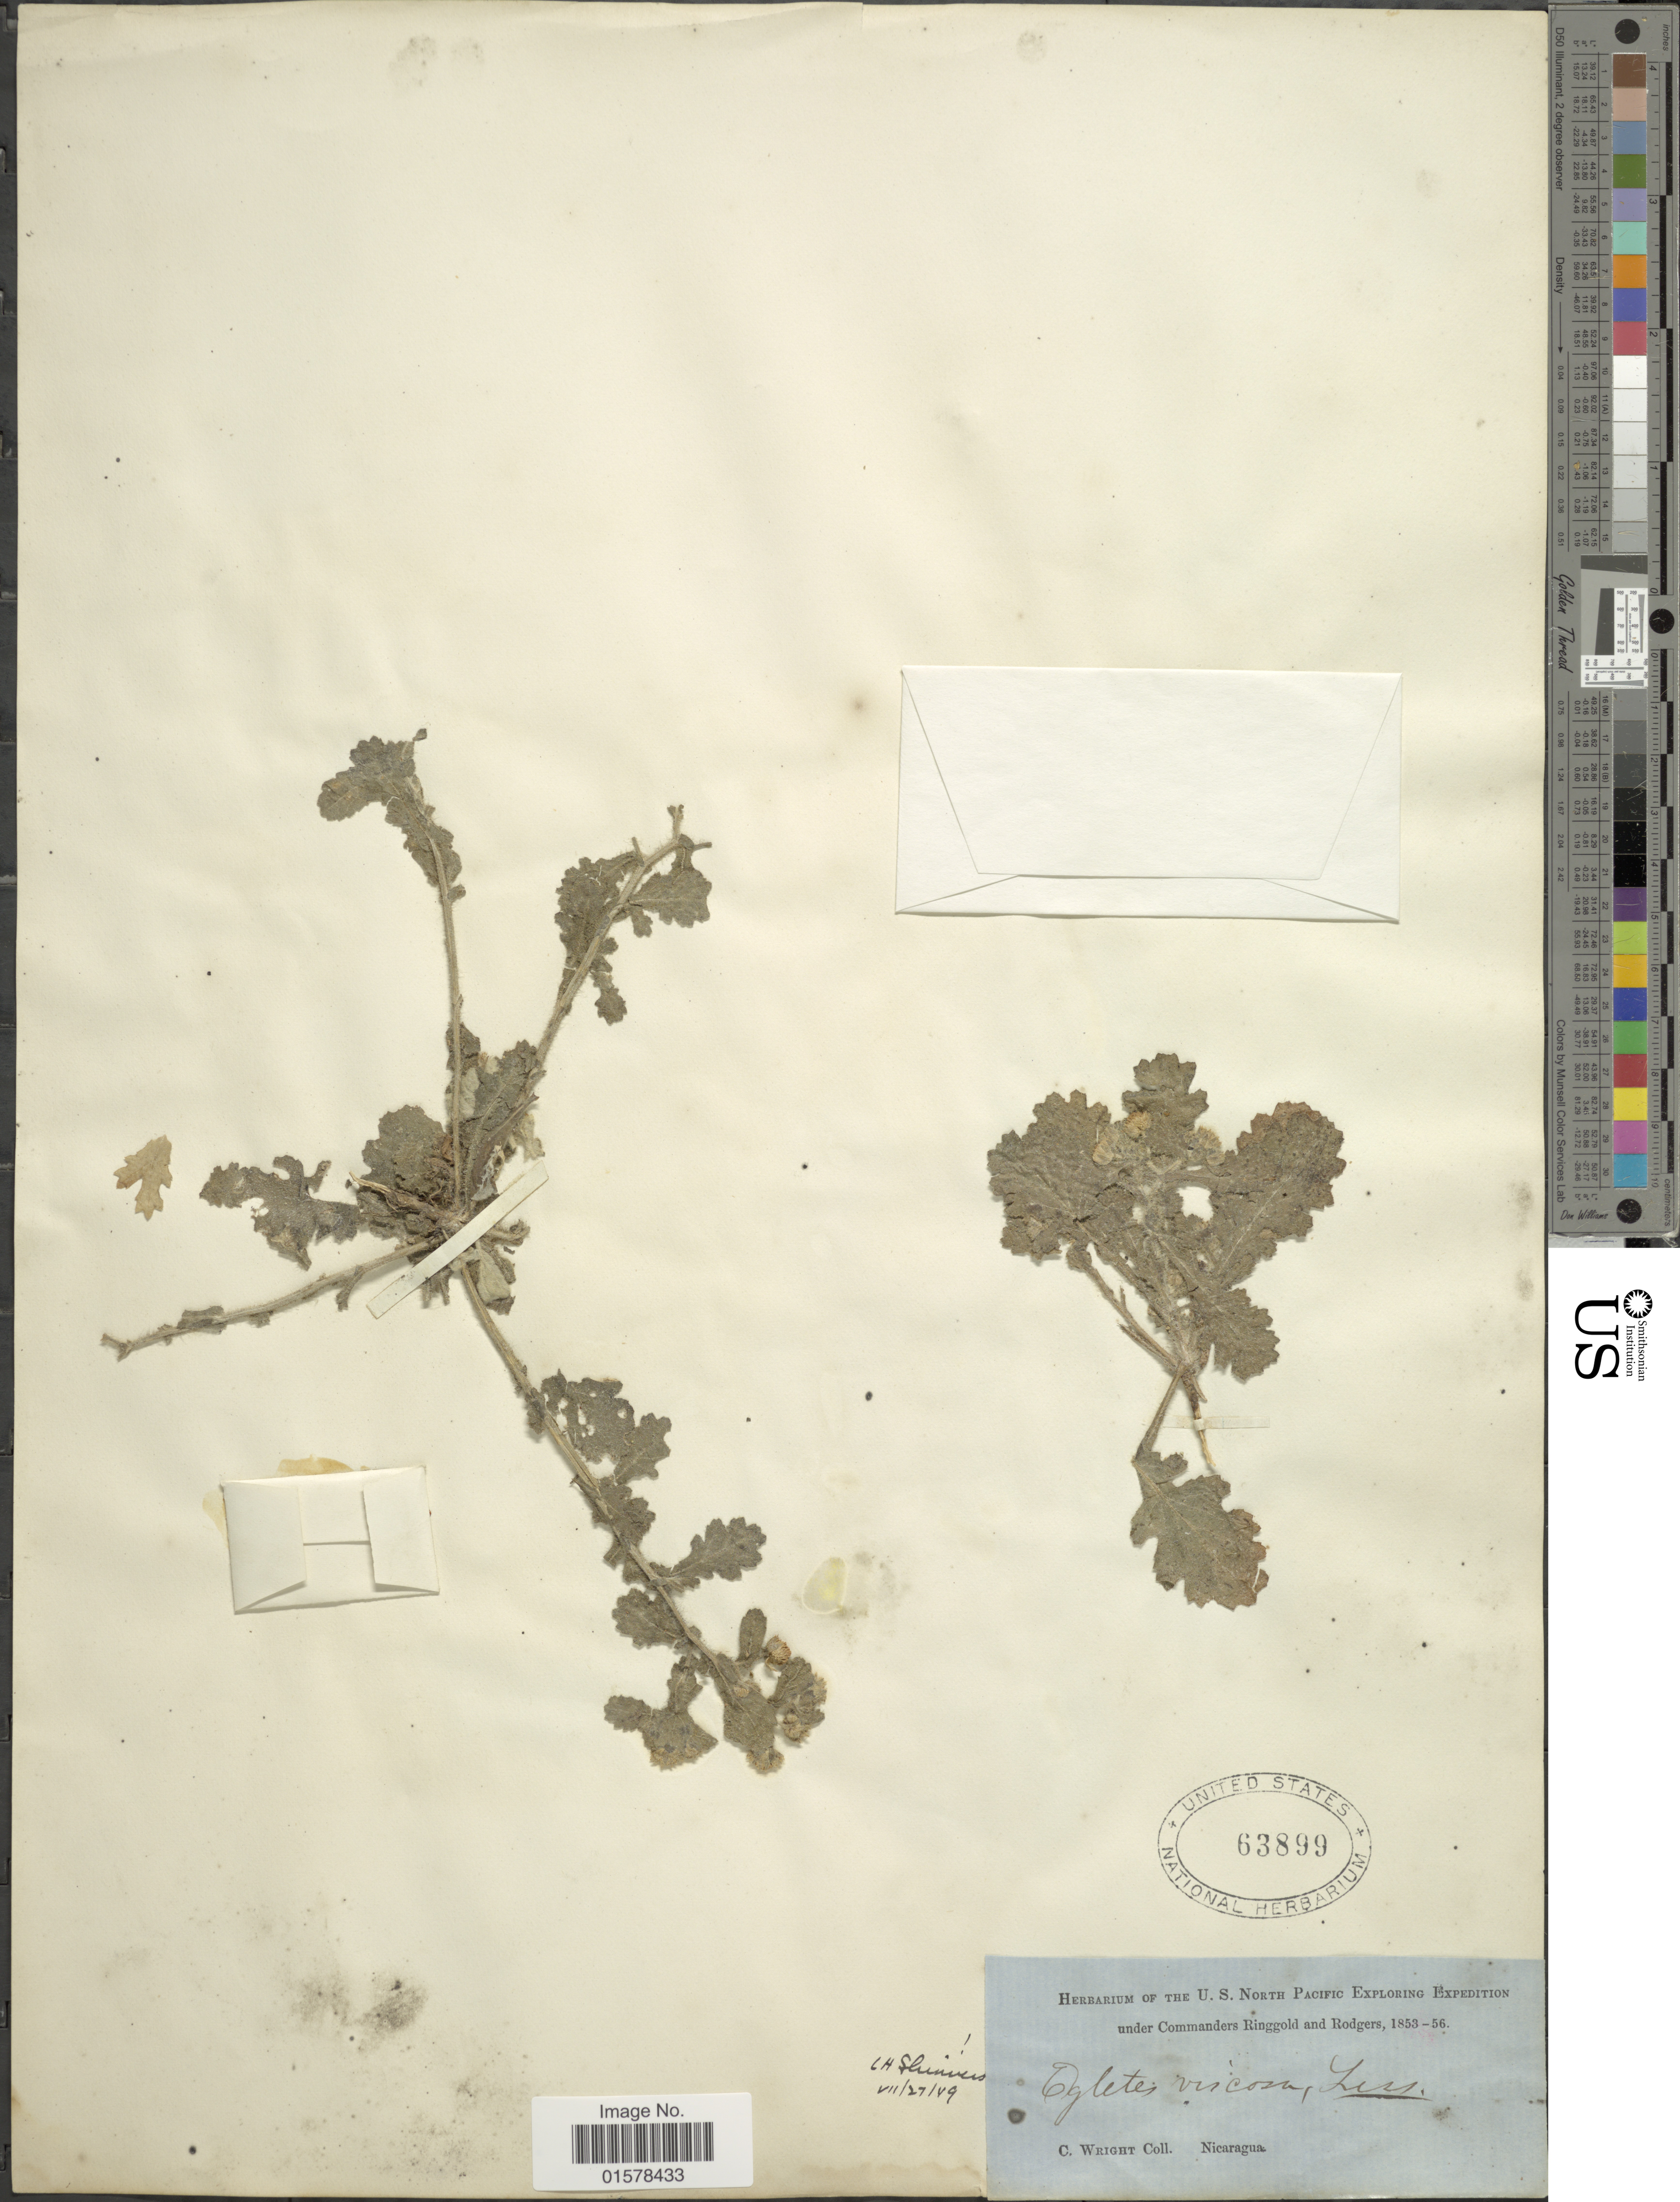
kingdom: Plantae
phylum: Tracheophyta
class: Magnoliopsida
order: Asterales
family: Asteraceae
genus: Egletes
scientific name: Egletes viscosa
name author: (L.) Less.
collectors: C. Wright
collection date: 1853/1856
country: Nicaragua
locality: Nicaragua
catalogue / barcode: US 63899